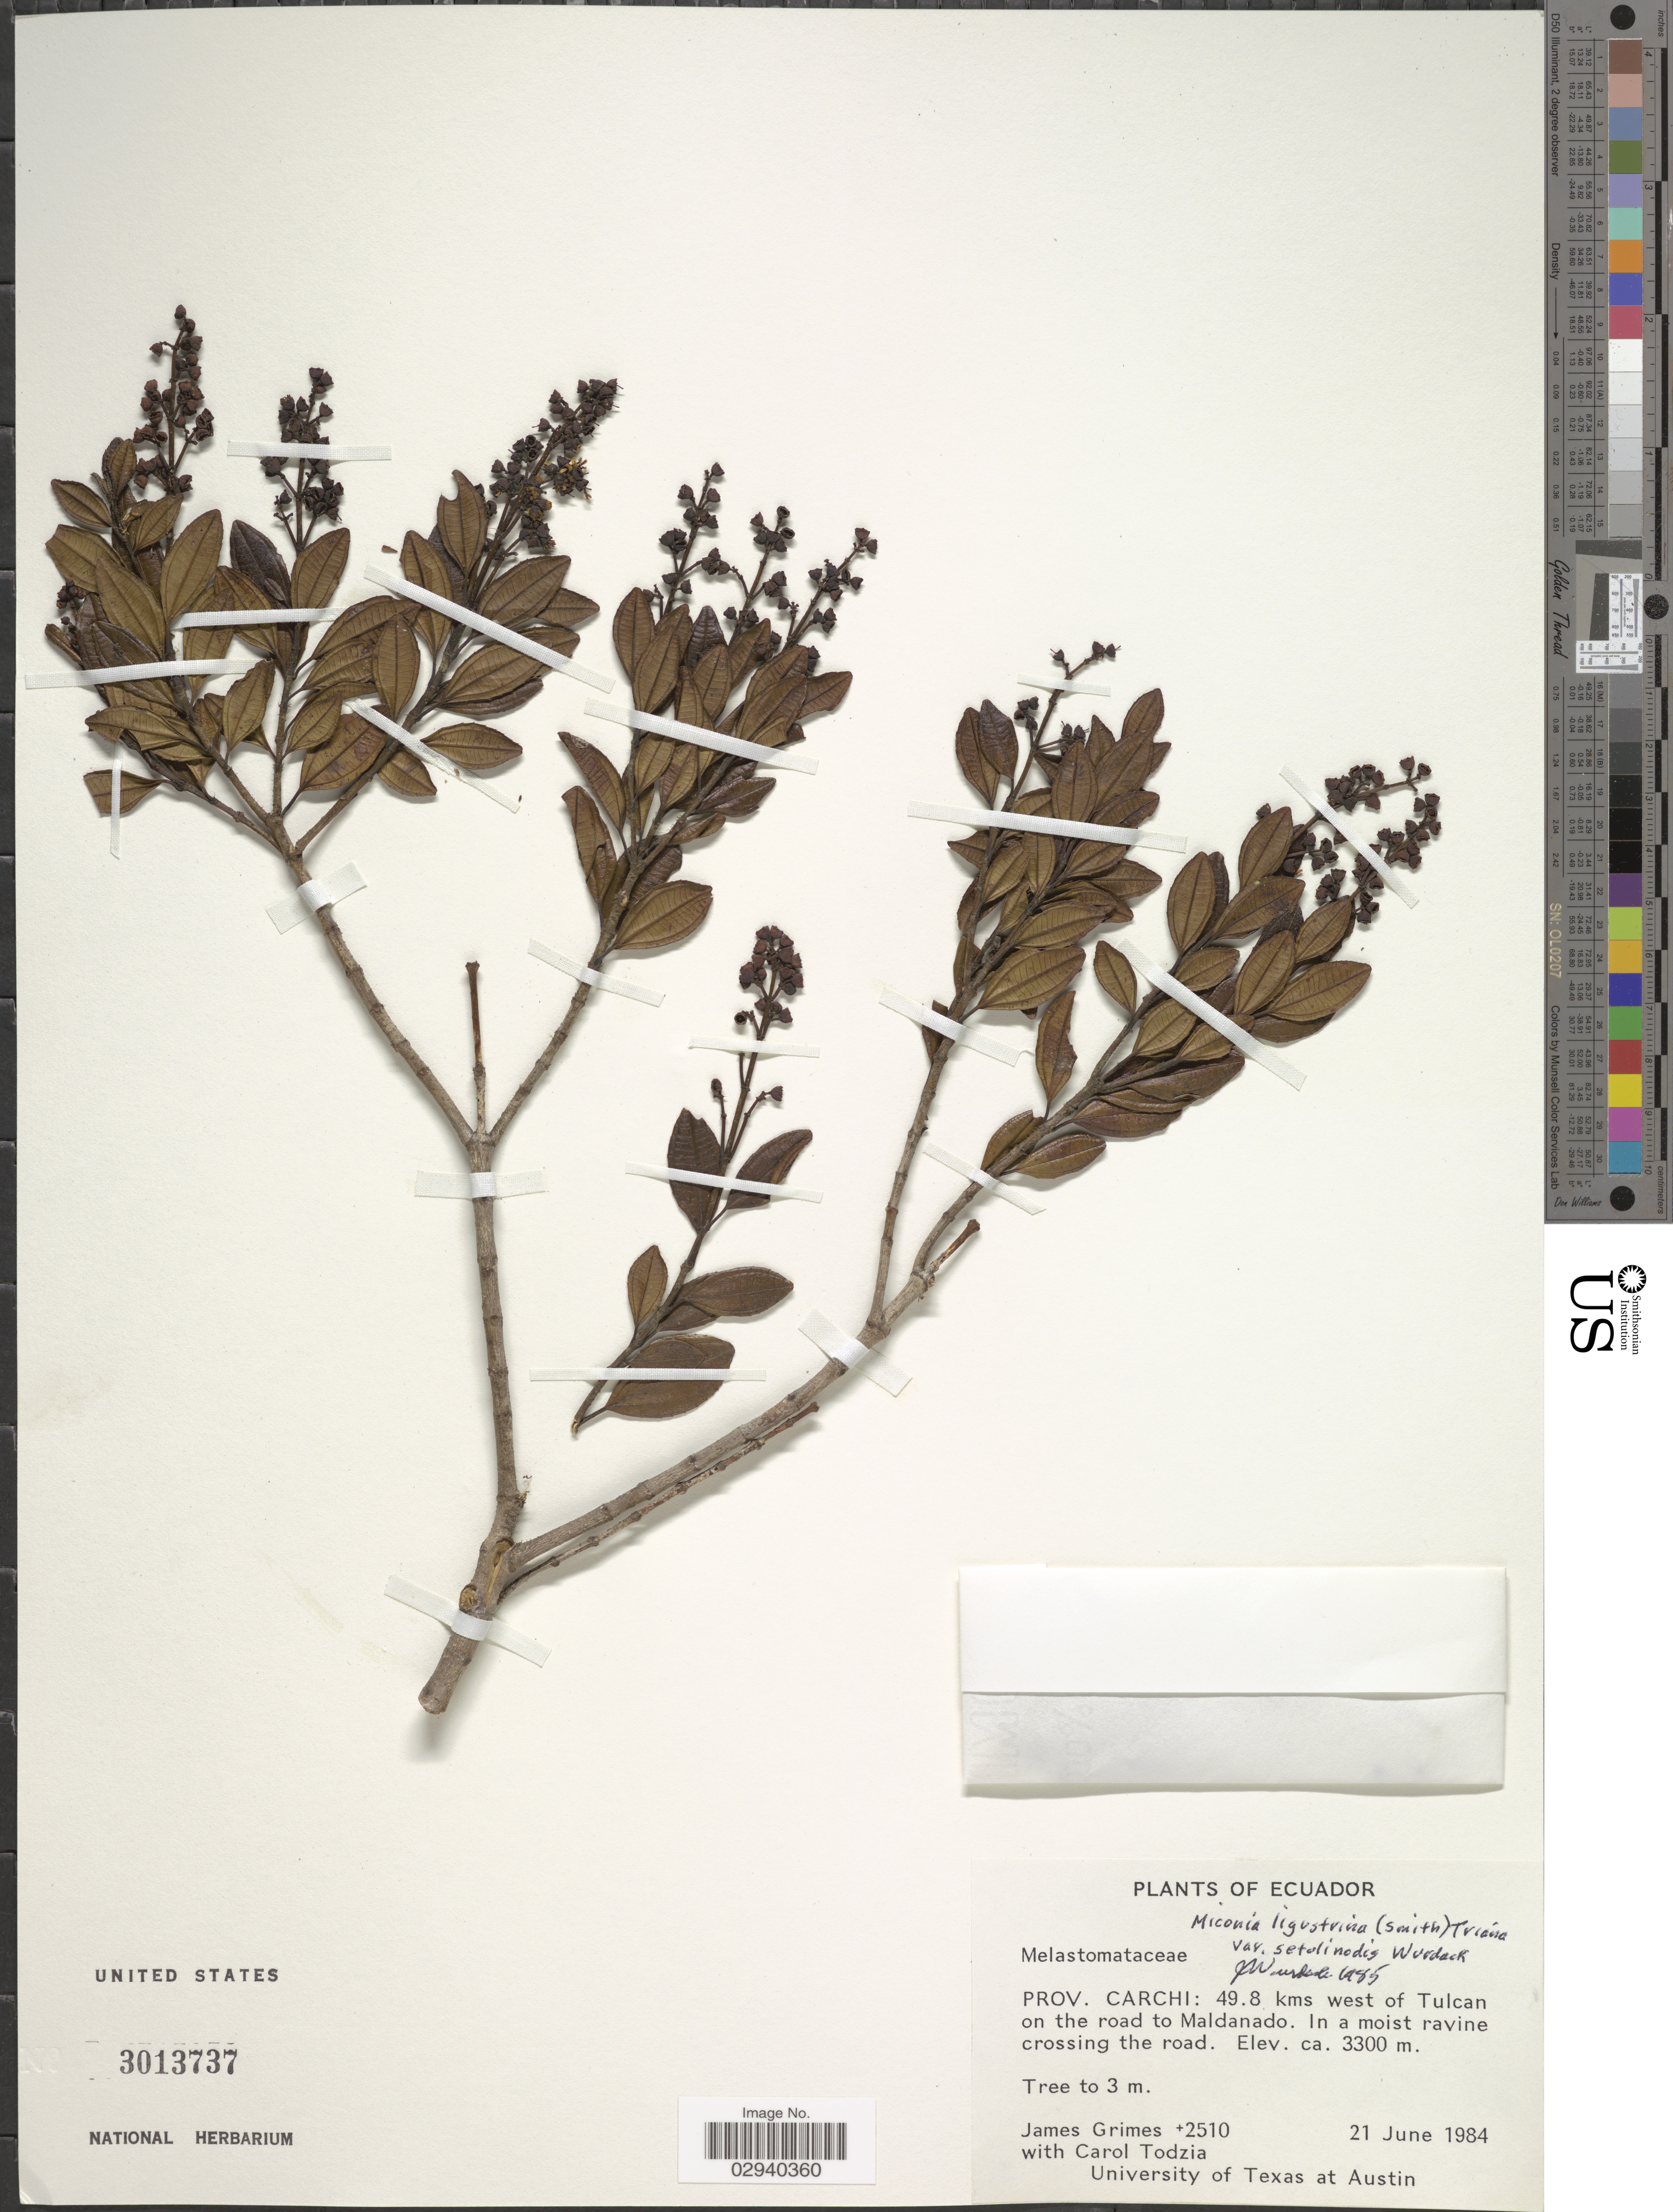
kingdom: Plantae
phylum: Tracheophyta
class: Magnoliopsida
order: Myrtales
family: Melastomataceae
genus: Miconia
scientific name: Miconia ligustrina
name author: (Sw.) Triana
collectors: J. W. Grimes & C. A. Todzia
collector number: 2510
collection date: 1984-06-21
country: Ecuador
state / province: Carchi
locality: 49.8 kms west of Tulcan on the road to Maldanado. In a moist ravine crossing the road.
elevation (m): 3300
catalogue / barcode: US 3013737